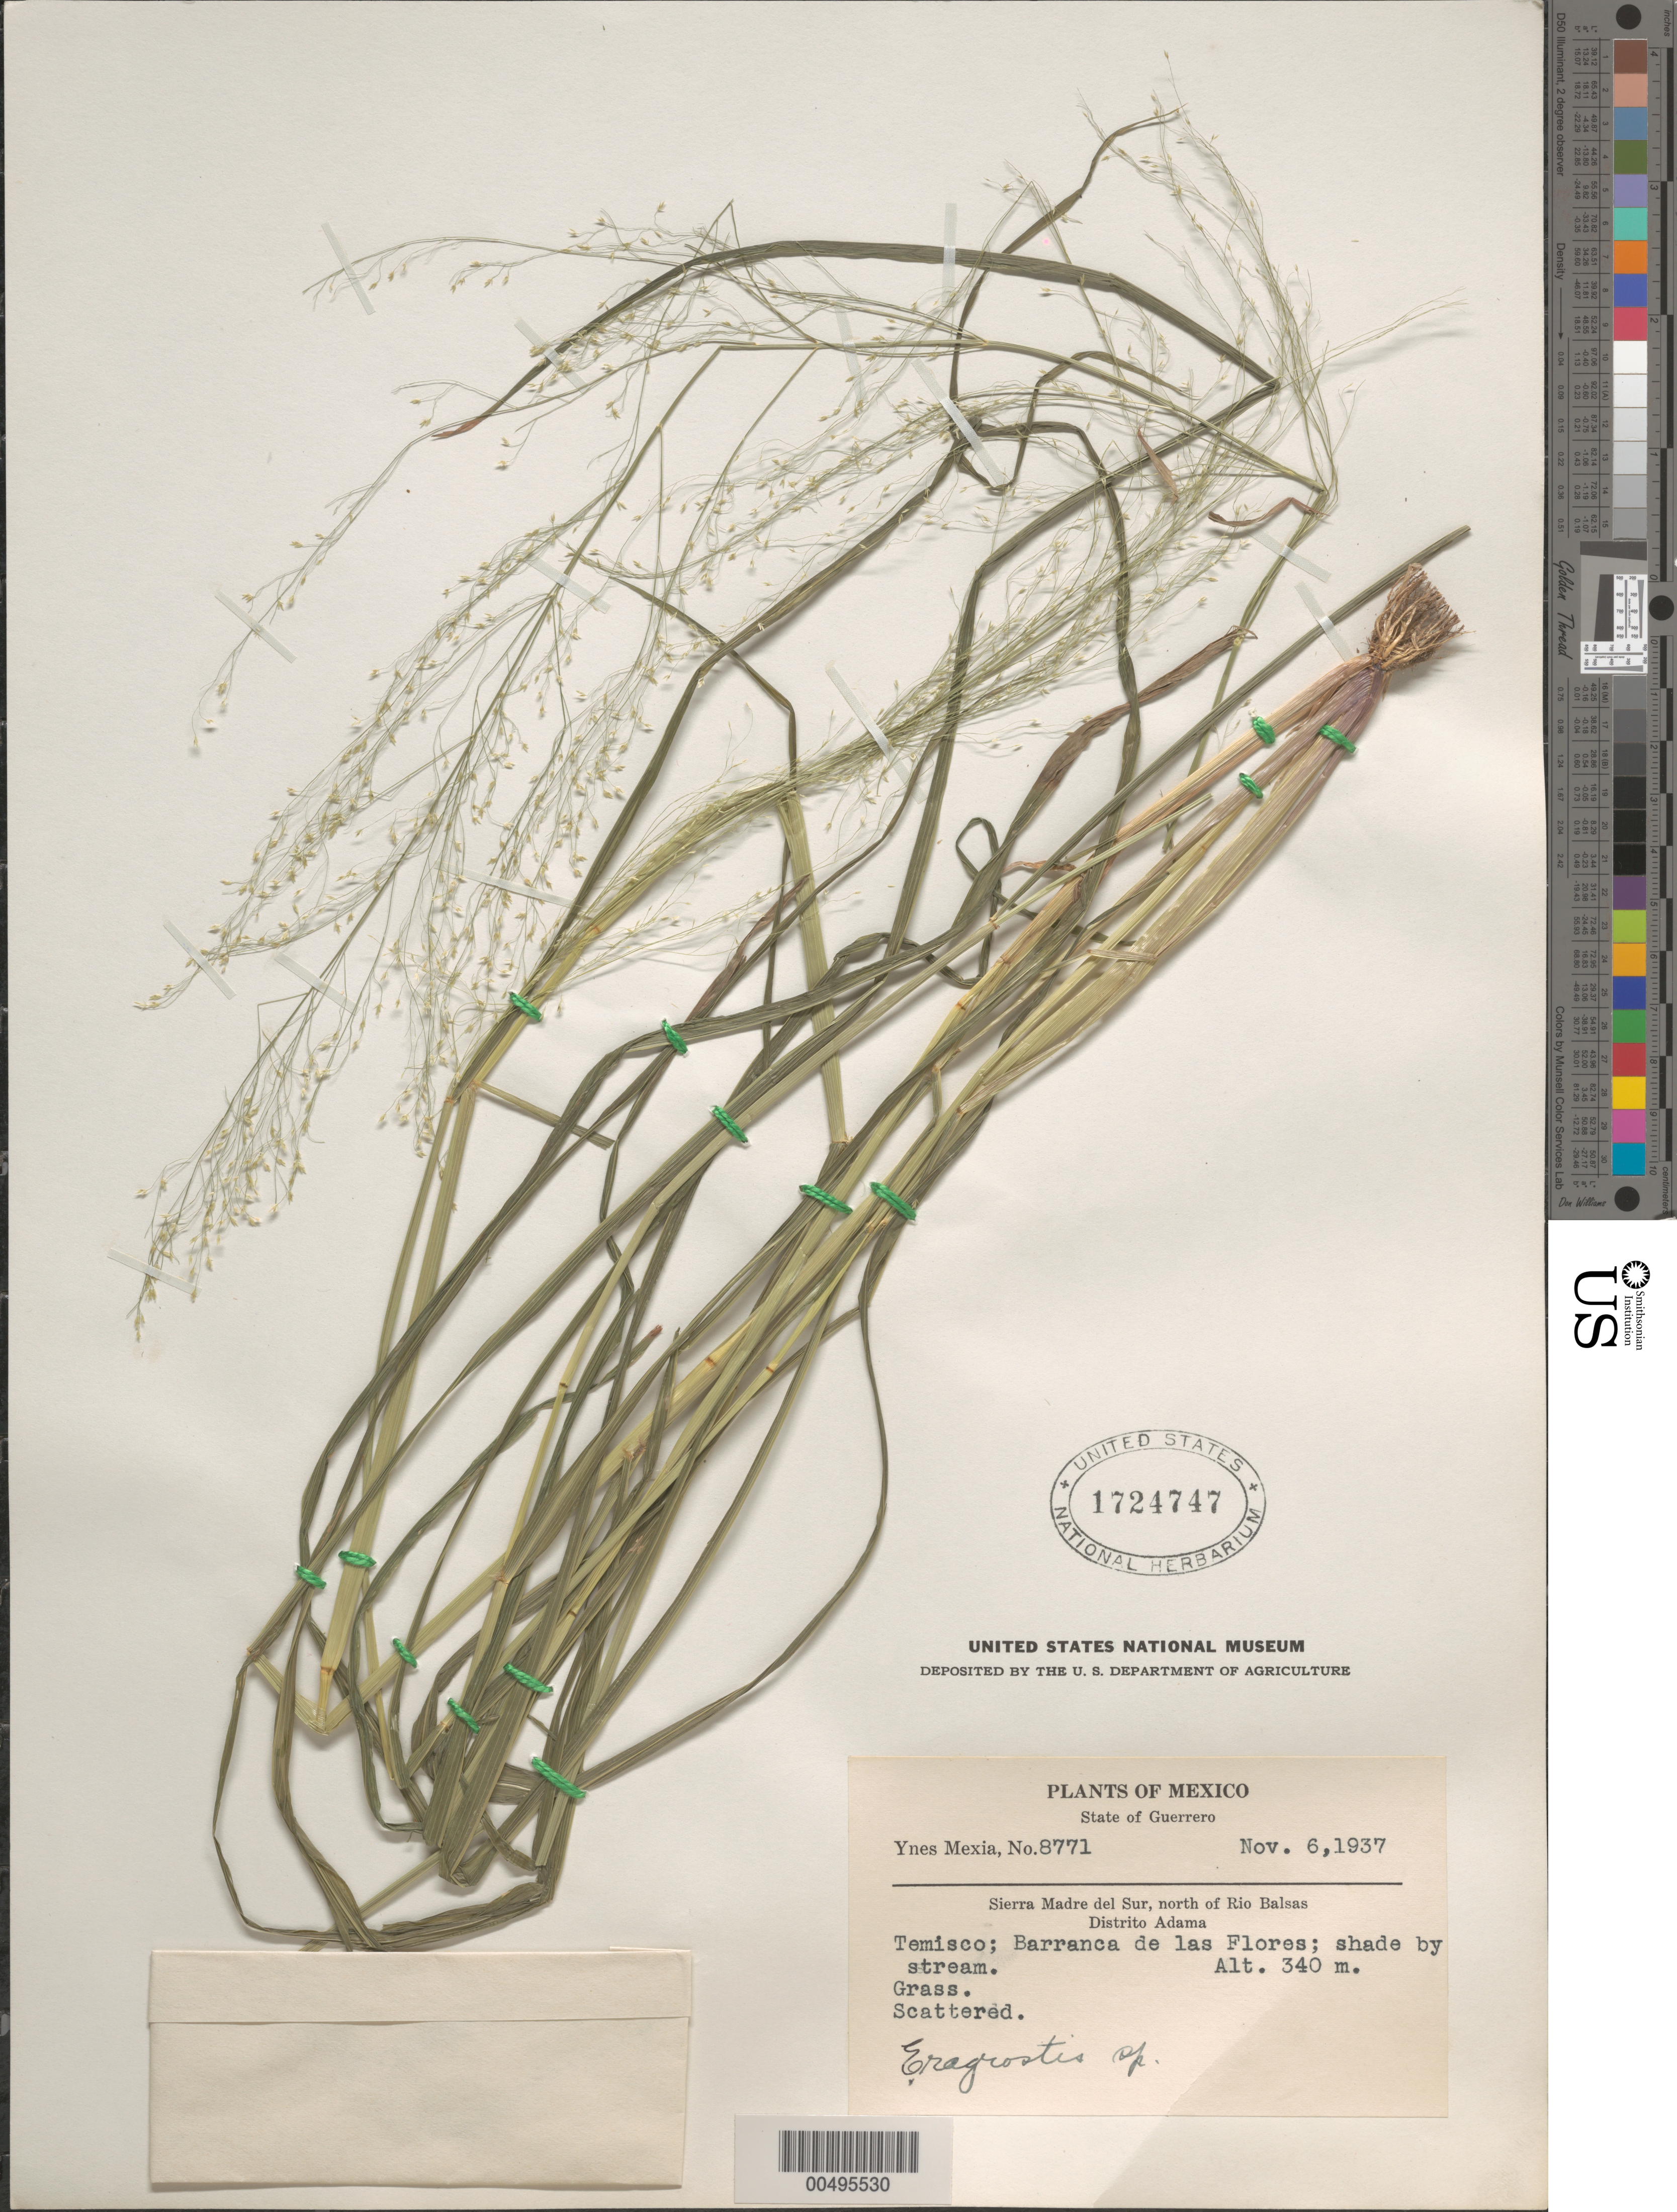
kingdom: Plantae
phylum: Tracheophyta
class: Liliopsida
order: Poales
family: Poaceae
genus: Eragrostis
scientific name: Eragrostis glandulosa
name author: L.H. Harv.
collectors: Y. Mexia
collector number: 8771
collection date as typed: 6 Nov 1937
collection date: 1937-11-06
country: Mexico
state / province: Guerrero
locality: Sierra Madre del Sur, N of Rio Balsas, Adama Dist., Temisco, Barranca de las Flores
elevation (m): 340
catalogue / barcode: US 1724747